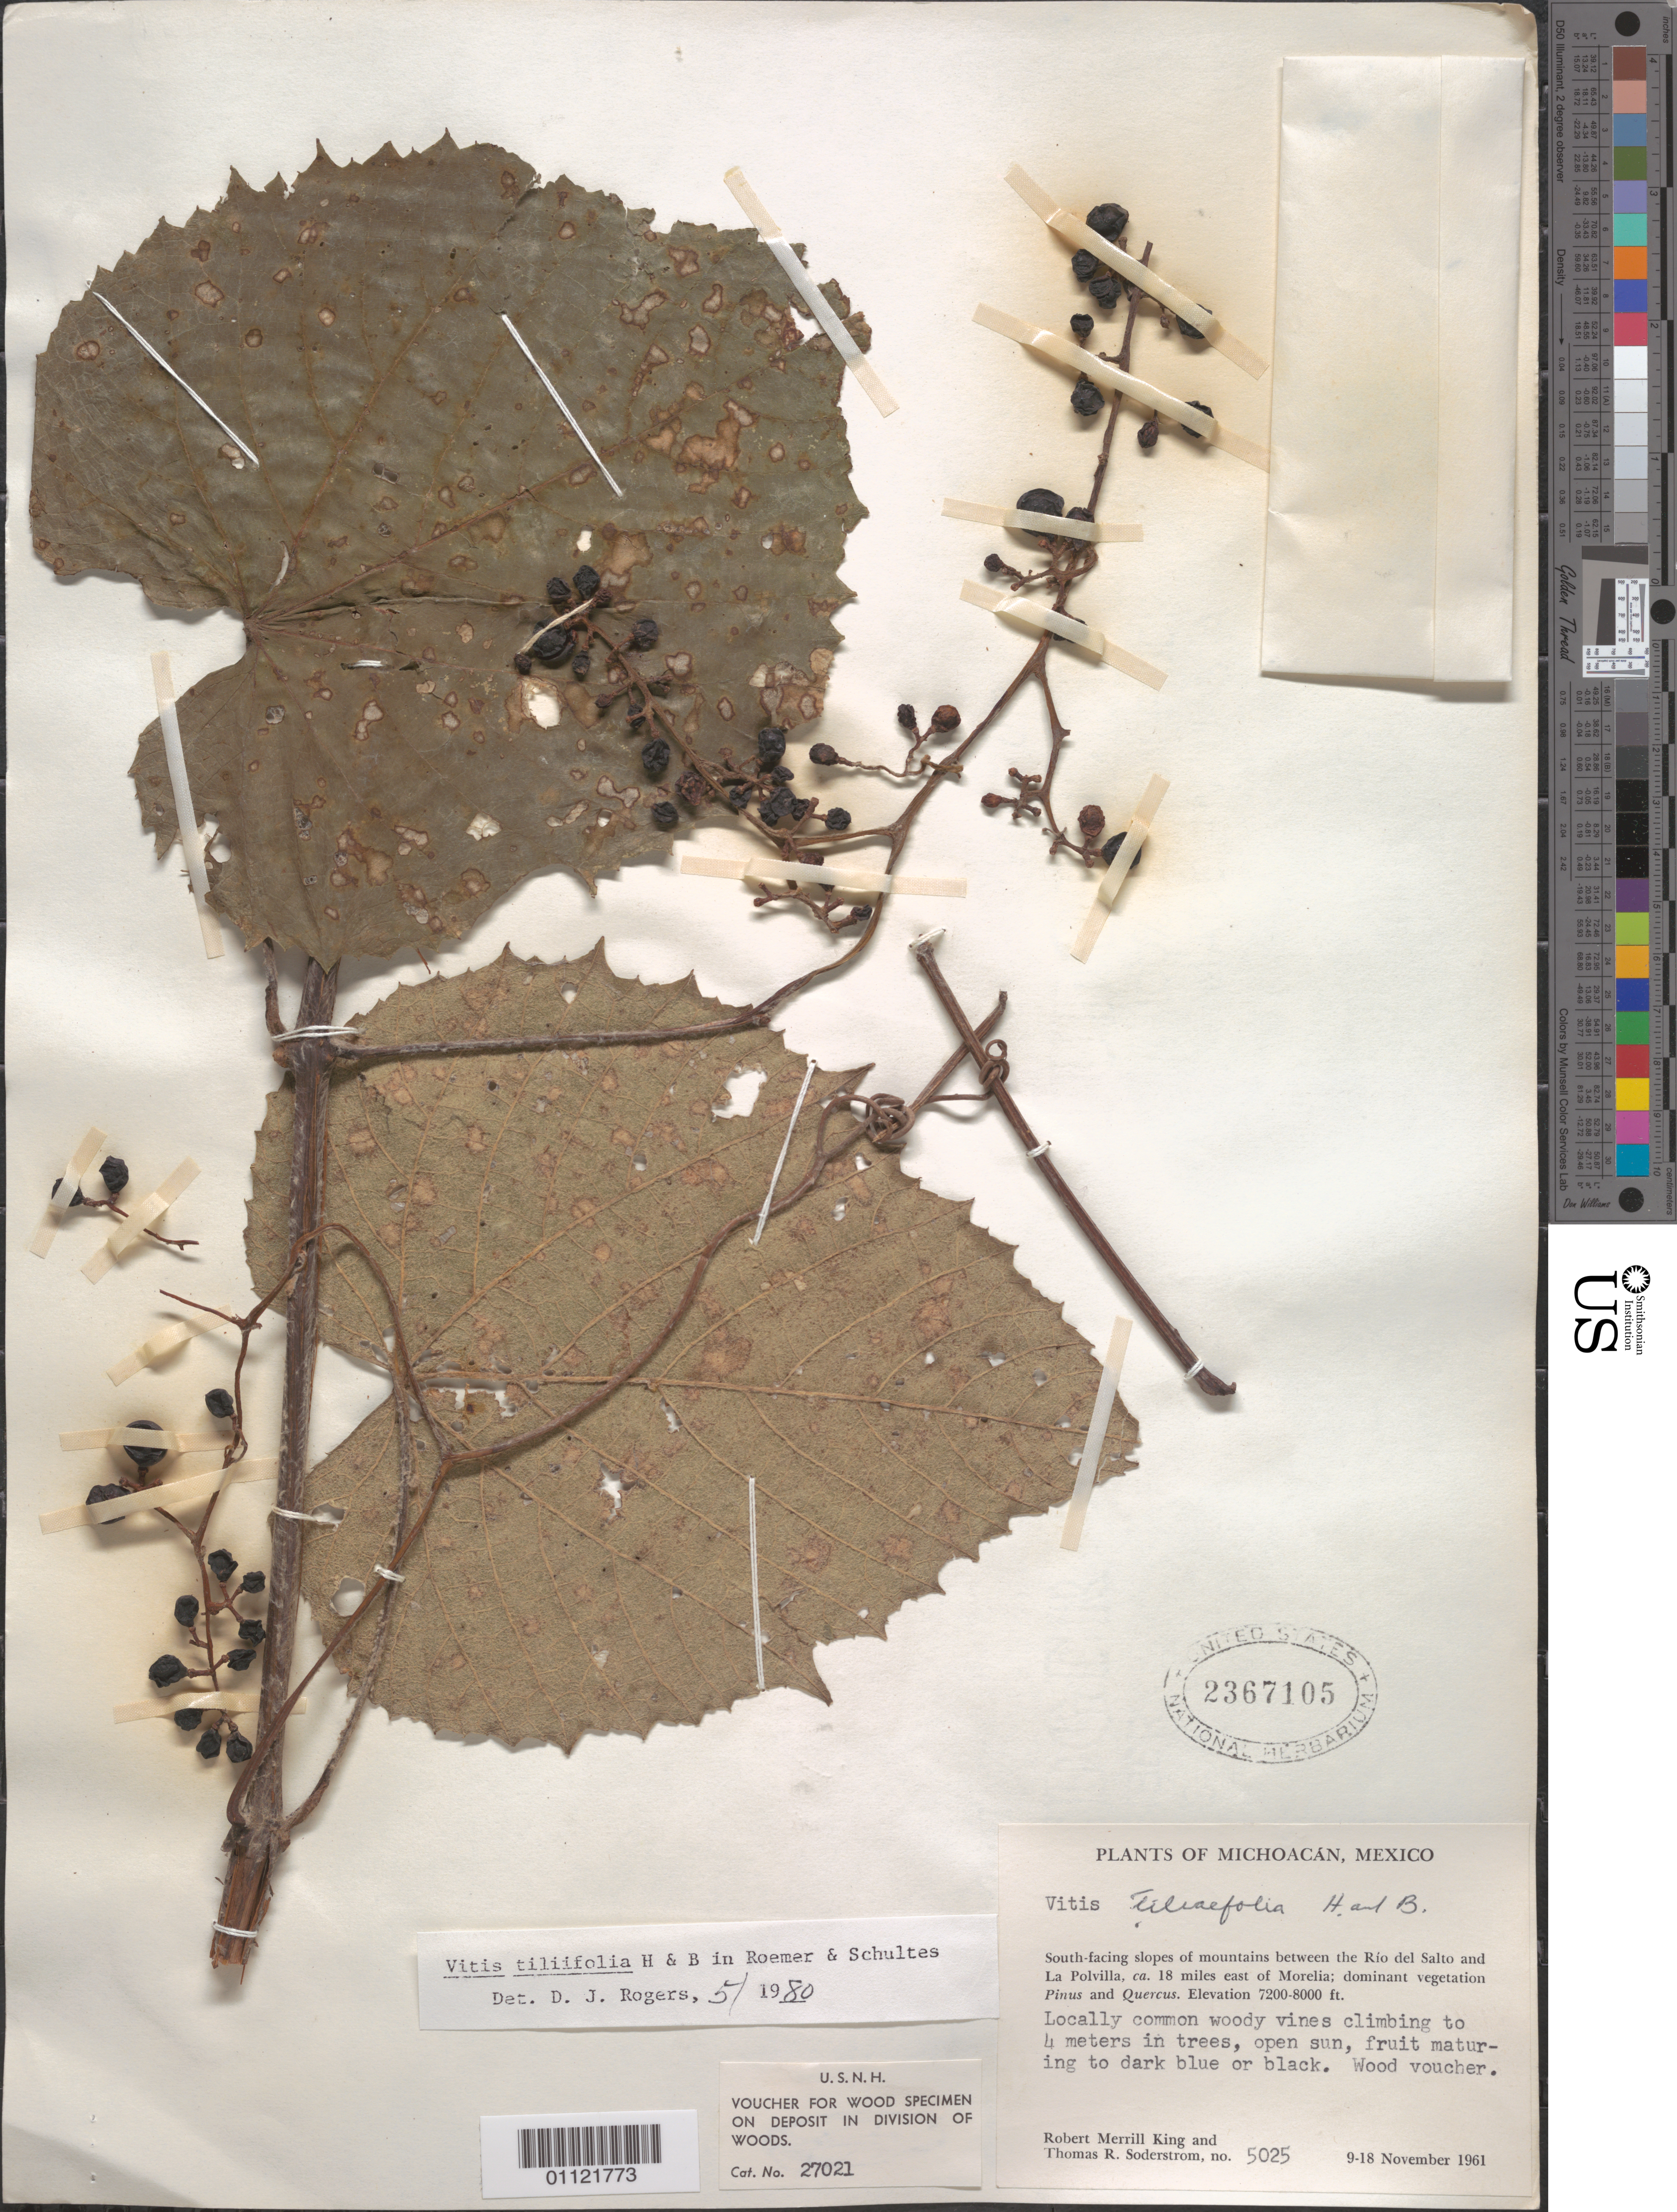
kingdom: Plantae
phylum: Tracheophyta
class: Magnoliopsida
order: Vitales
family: Vitaceae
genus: Vitis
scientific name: Vitis tiliifolia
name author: Humb. & Bonpl. ex Schult.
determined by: Rogers, D. J.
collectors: R. M. King & T. R. Soderstrom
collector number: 5025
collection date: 1961-11-09/1961-11-18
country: Mexico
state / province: Michoacan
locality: South-facing slopes of mountains between the Rio del Salto and La Polvilla, ca. 18 miles east of Morelia.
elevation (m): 2195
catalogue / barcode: US 2367105